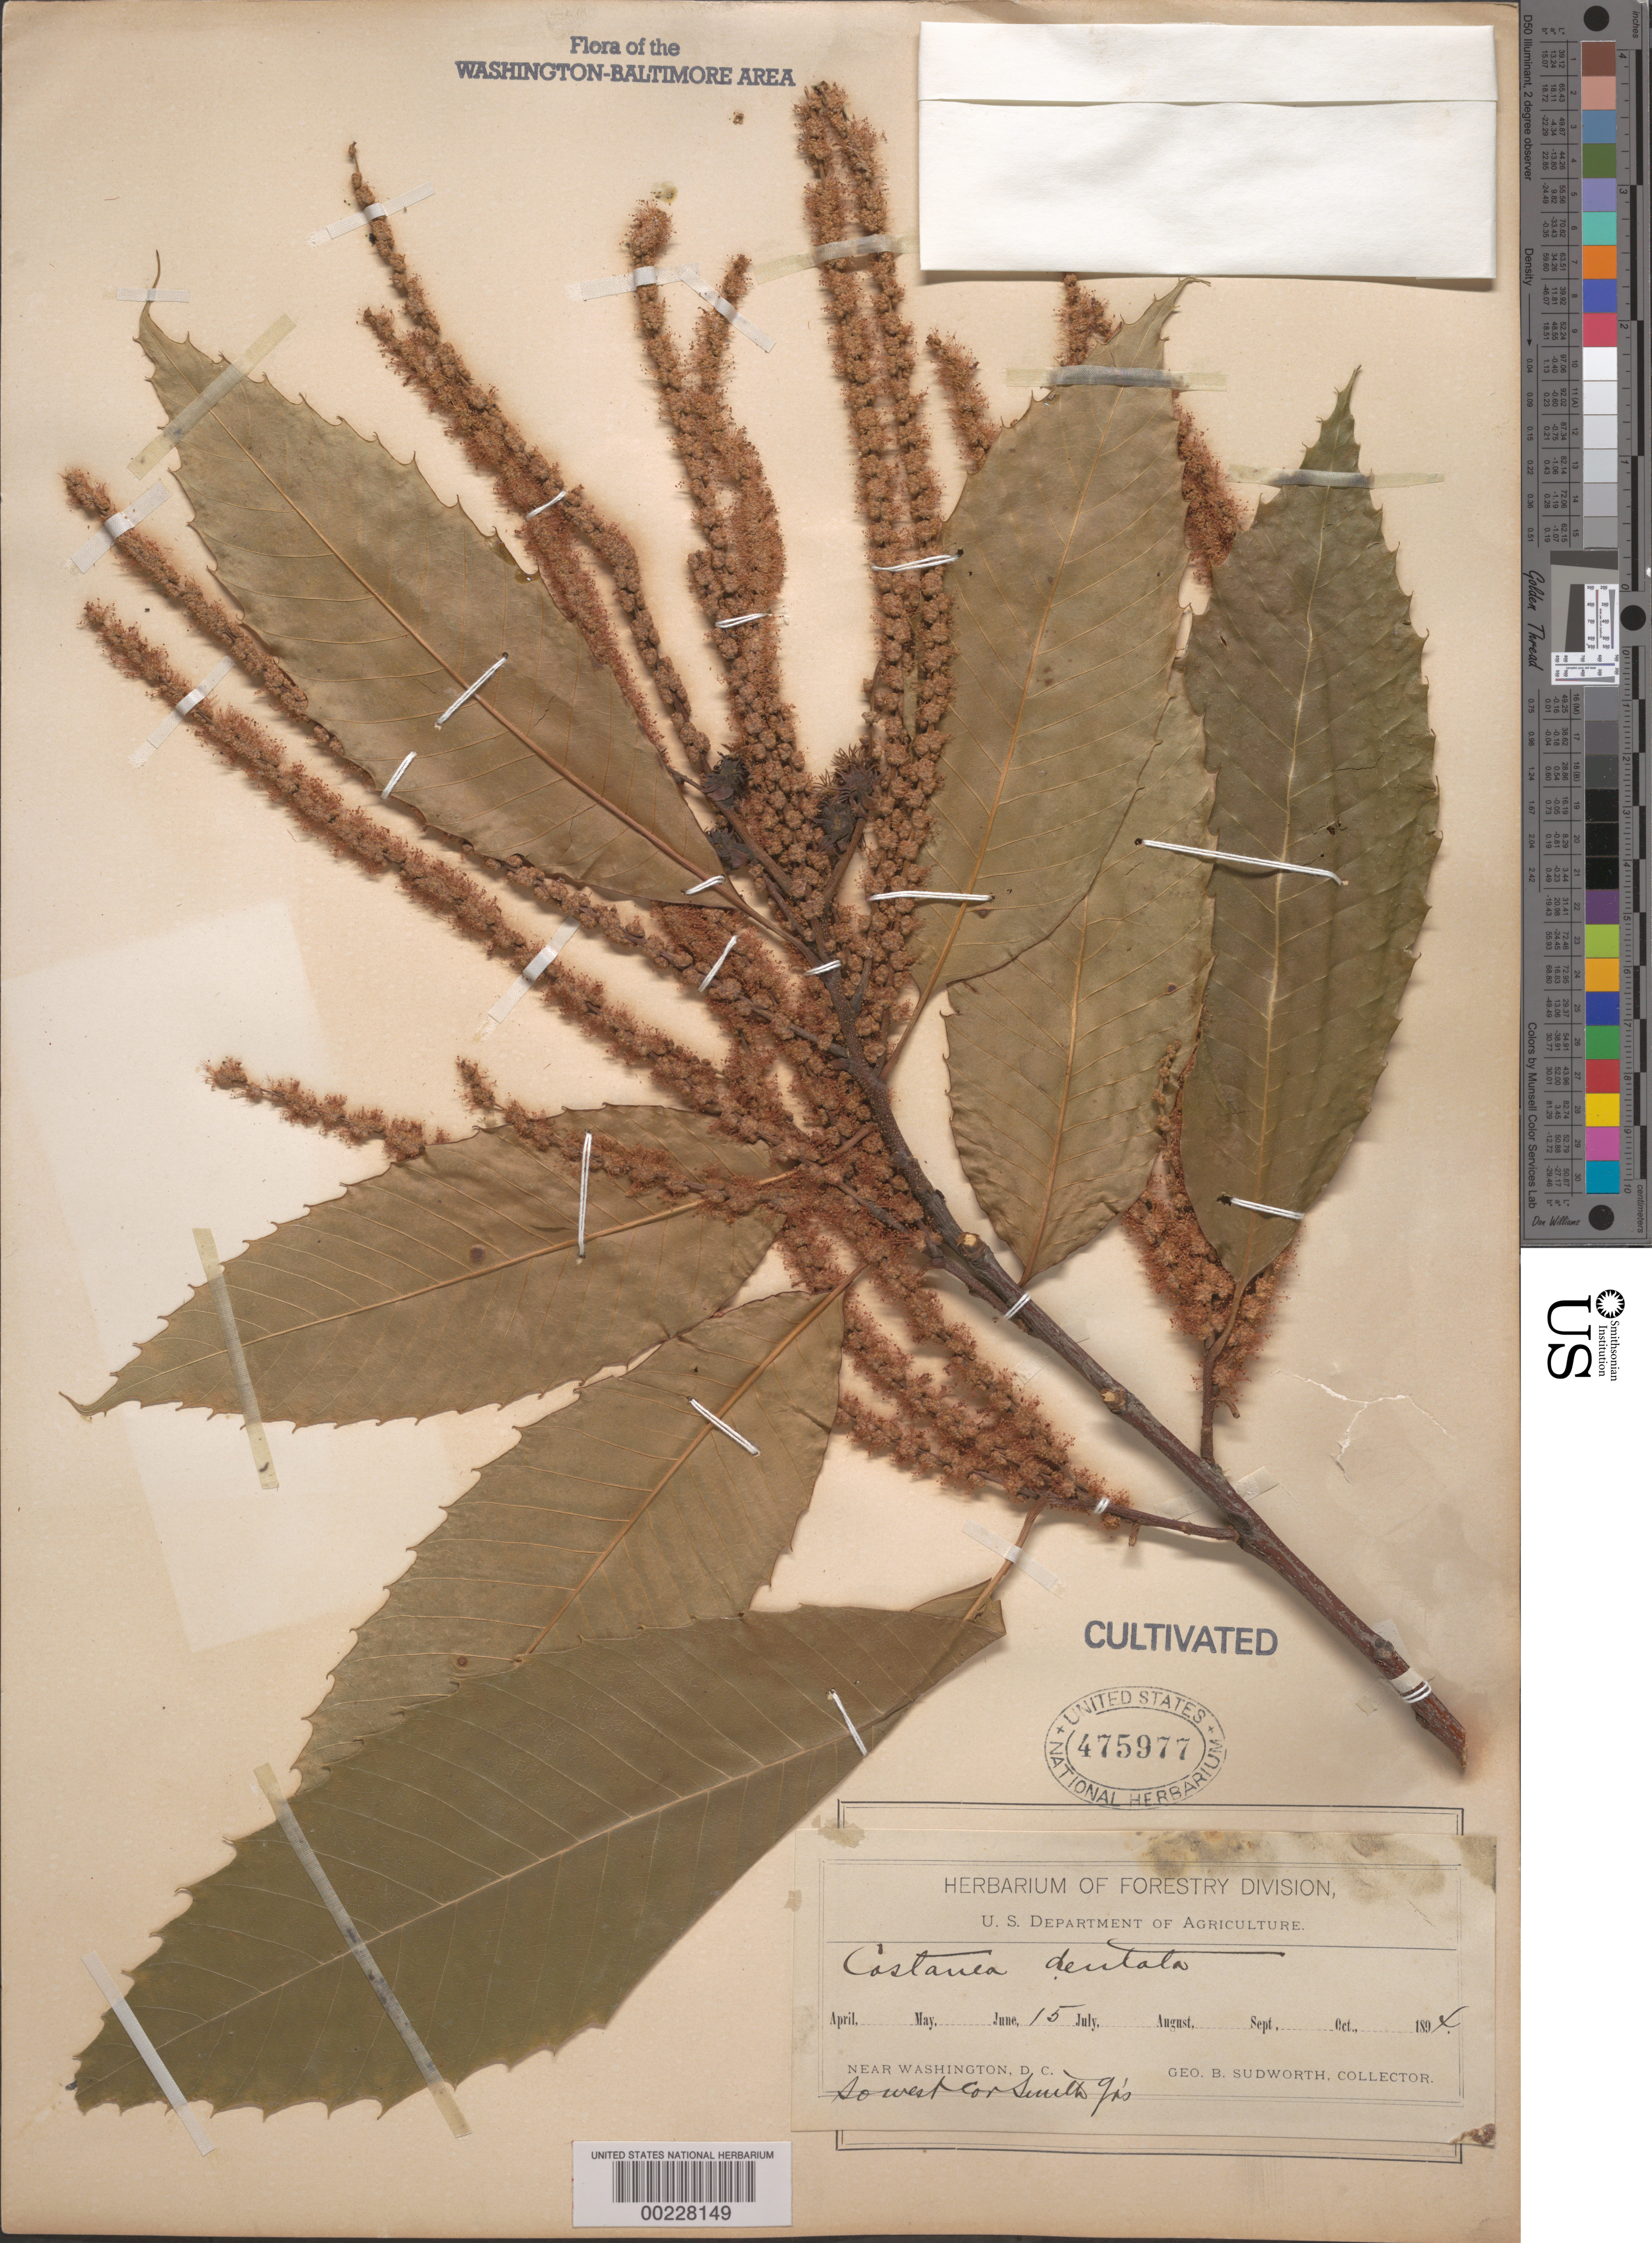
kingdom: Plantae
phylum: Tracheophyta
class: Magnoliopsida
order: Fagales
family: Fagaceae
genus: Quercus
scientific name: Quercus dentata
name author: Thunb.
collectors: G. B. Sudworth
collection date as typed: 15 Jun 1894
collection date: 1894-06-15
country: United States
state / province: District of Columbia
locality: SW corner Smithsonian grounds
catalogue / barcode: US 475977